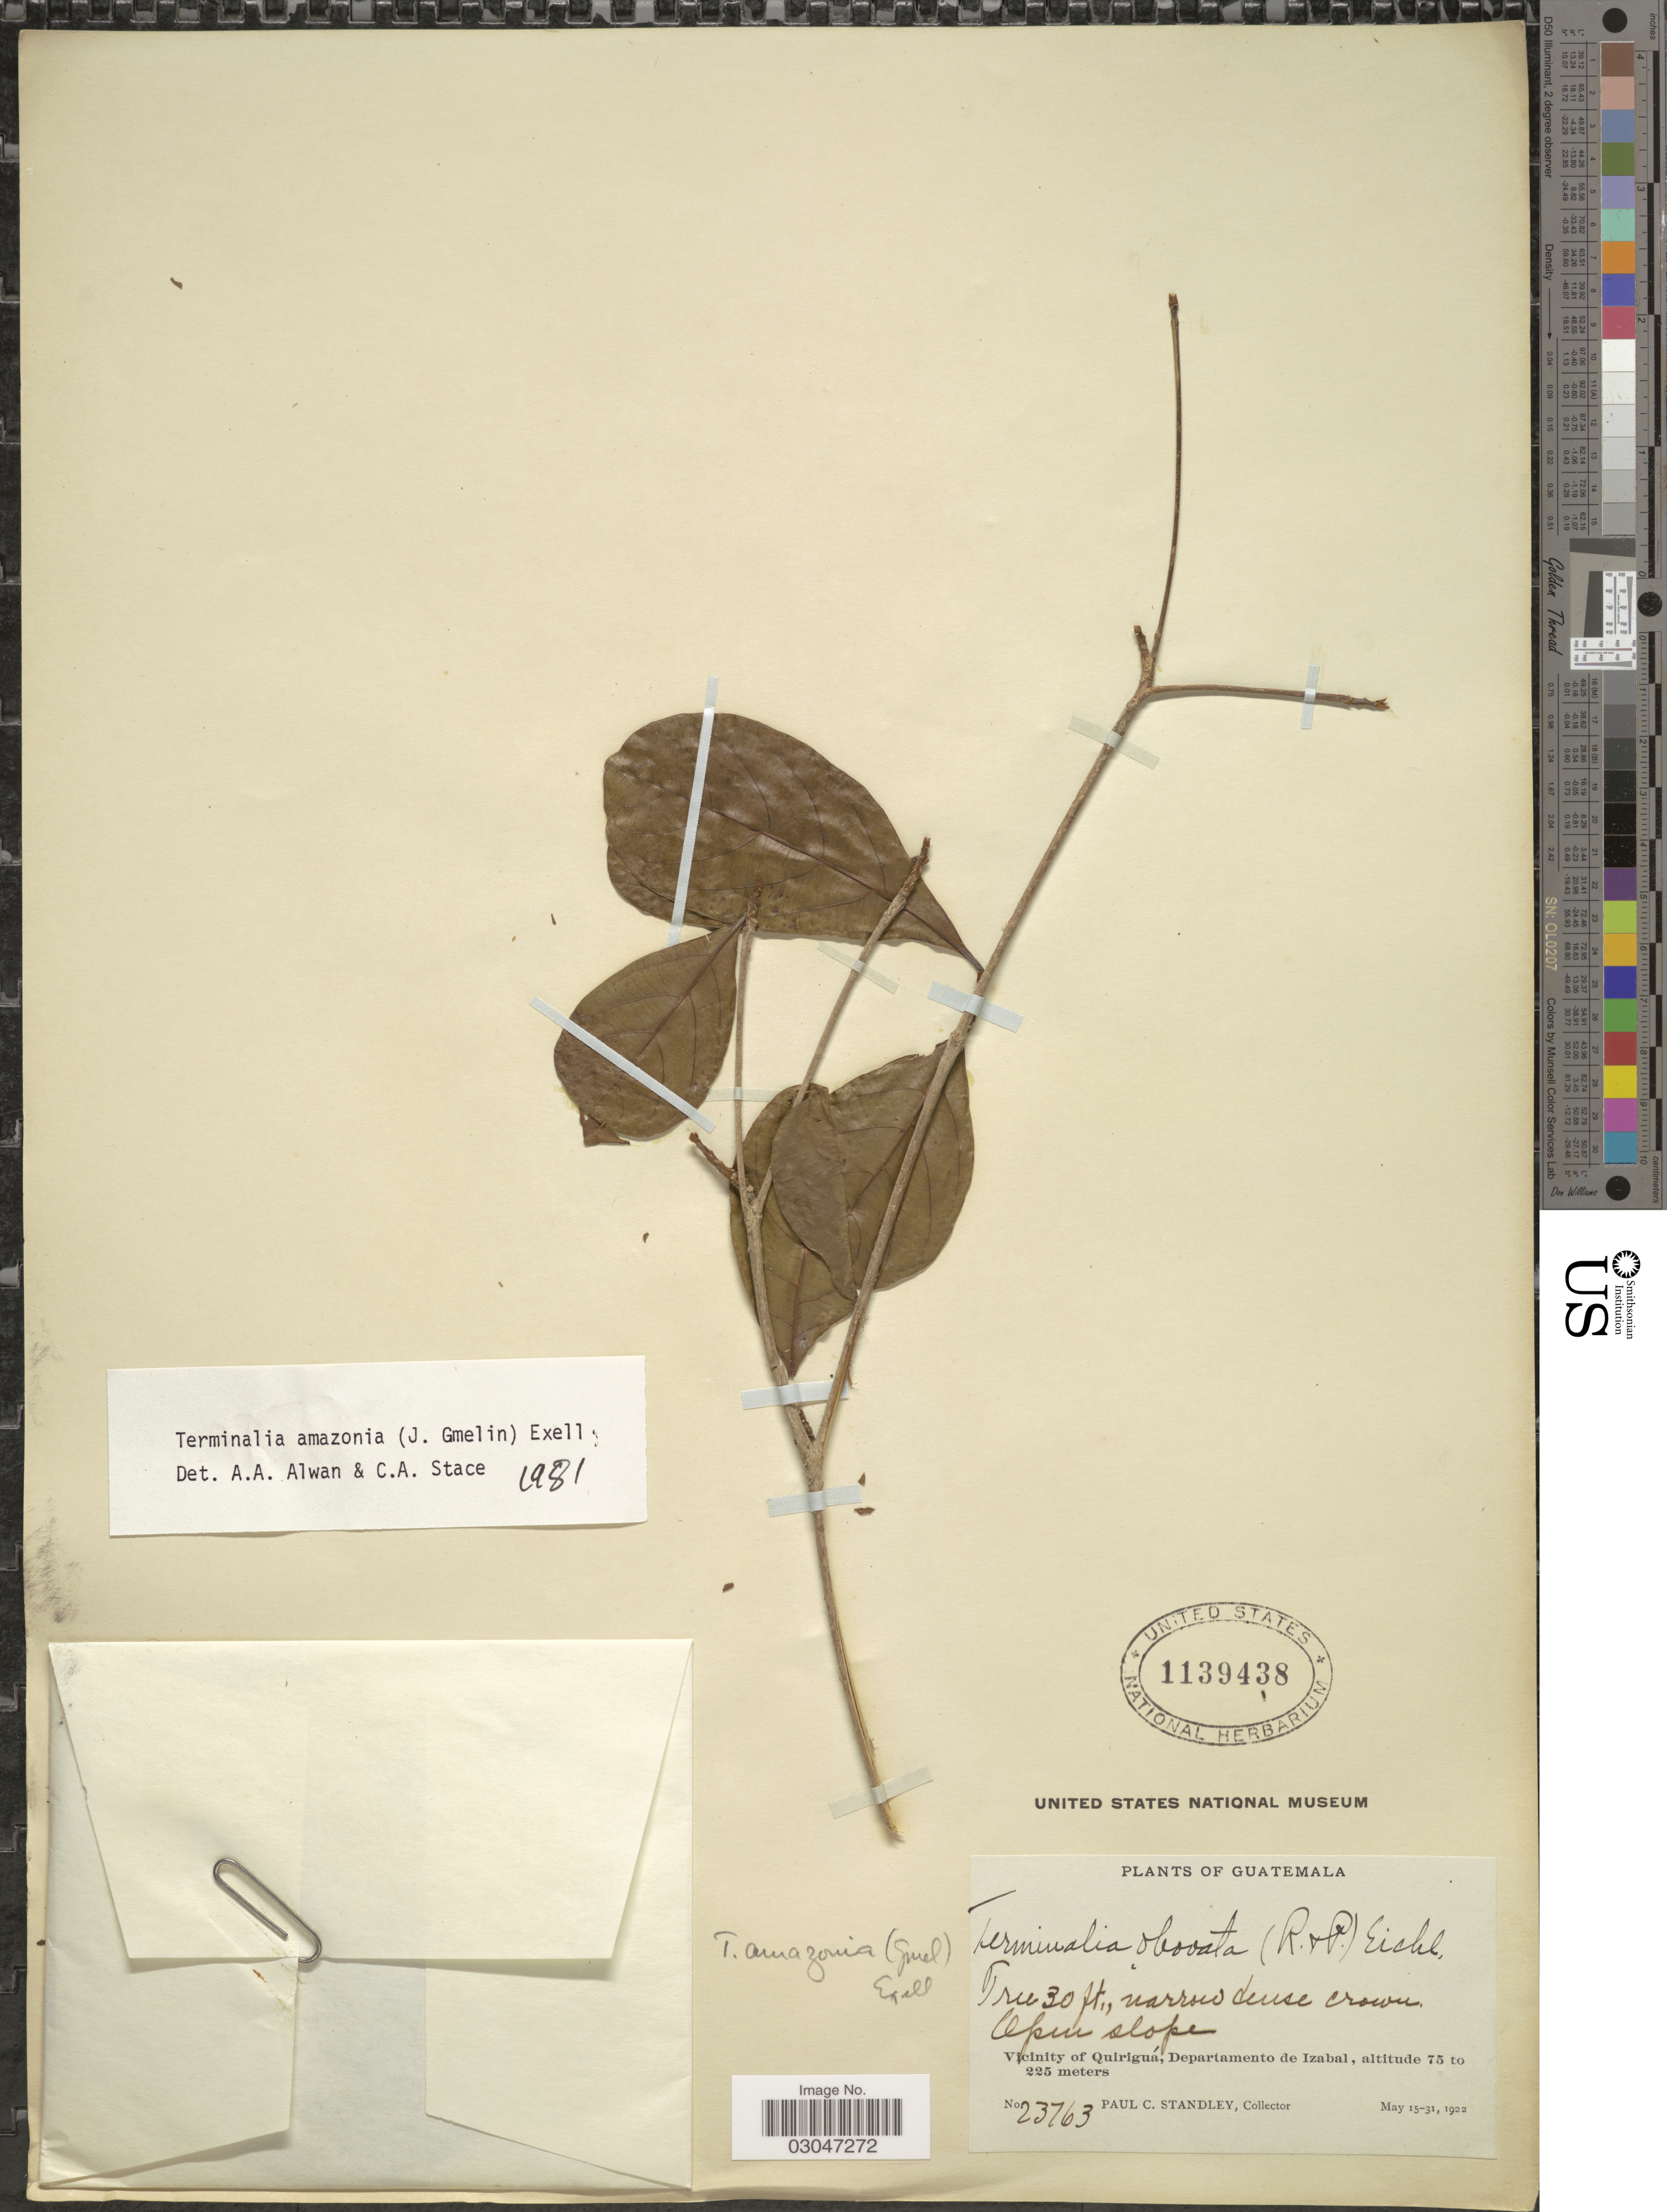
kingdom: Plantae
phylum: Tracheophyta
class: Magnoliopsida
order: Myrtales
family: Combretaceae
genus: Terminalia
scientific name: Terminalia amazonia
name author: (J.F. Gmel.) Exell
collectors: P. C. Standley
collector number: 23763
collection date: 1922-05-15/1922-05-31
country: Guatemala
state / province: Izabal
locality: Open slope. Vicinity of Quiriguá, Departamento de Izabal.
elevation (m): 75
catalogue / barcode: US 1139438